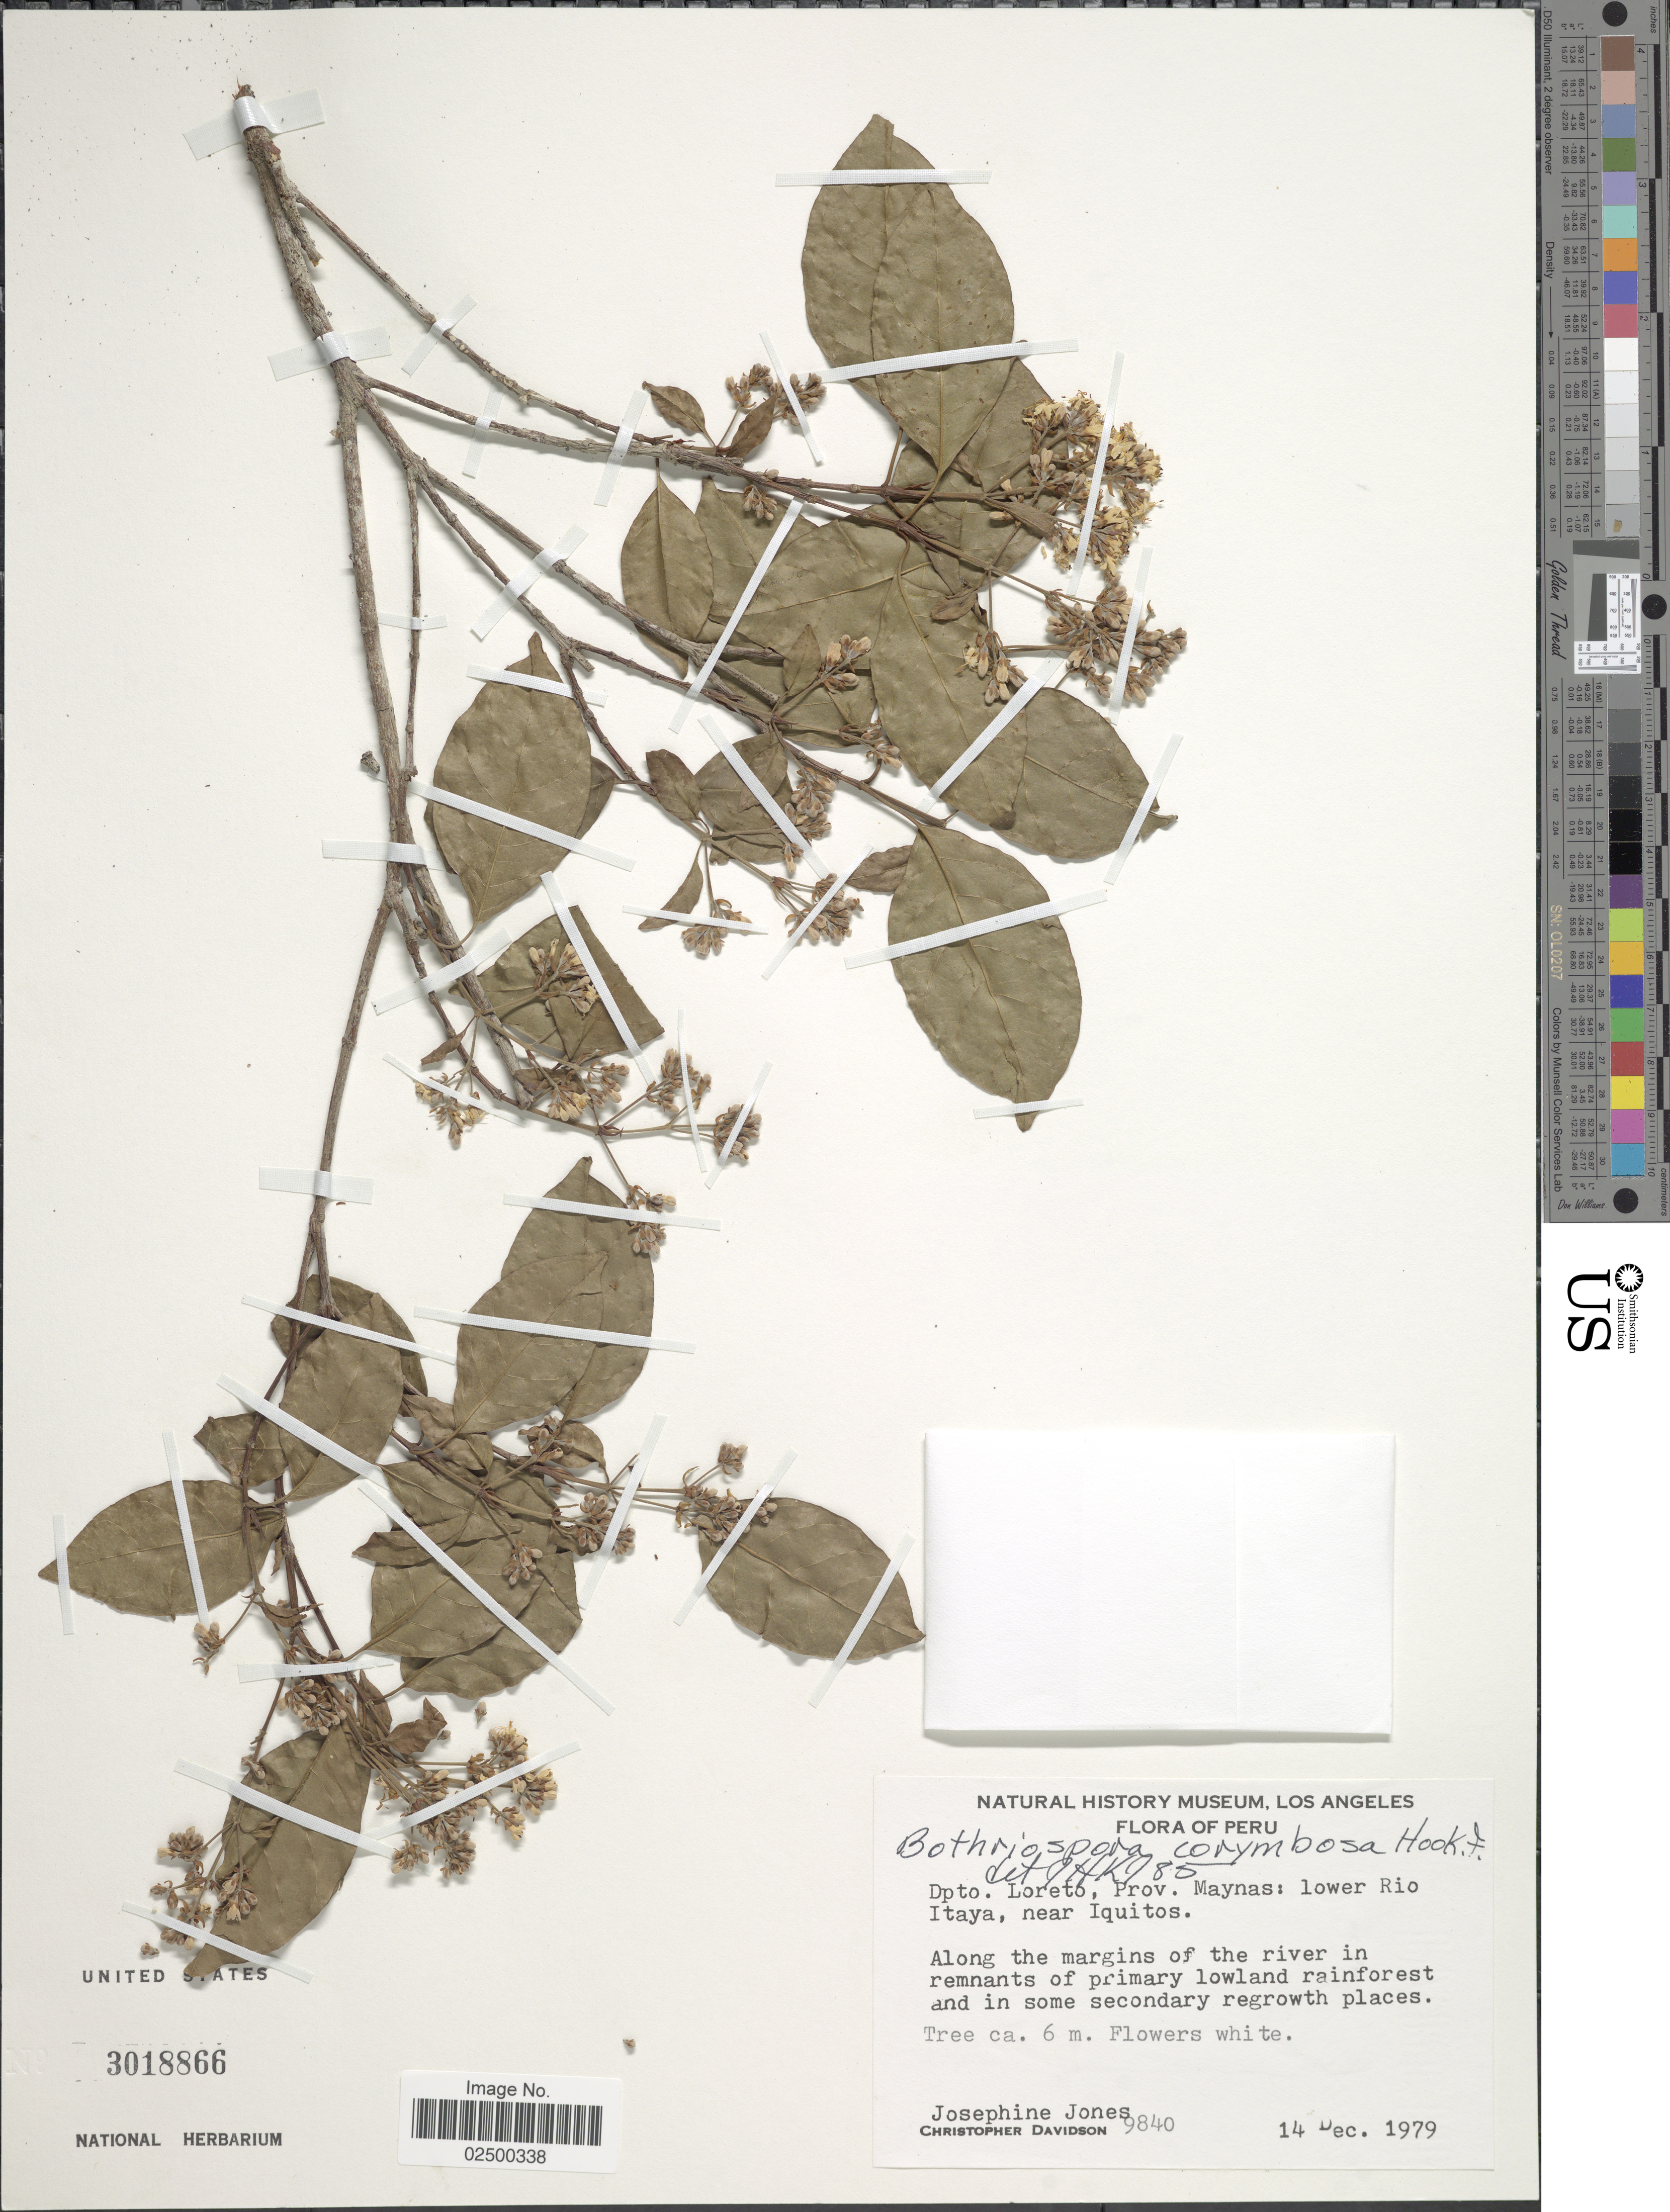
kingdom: Plantae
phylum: Tracheophyta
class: Magnoliopsida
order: Gentianales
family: Rubiaceae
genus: Bothriospora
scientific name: Bothriospora corymbosa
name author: (Benth.) Hook. f.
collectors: J. Jones & C. Davidson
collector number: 980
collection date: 1979-12-14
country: Peru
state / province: Loreto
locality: Prov. Maynas: lower Rio Itaya, near Iquitos, along the margins of the river in remnants of primary lowland rainforest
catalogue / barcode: US 3018866